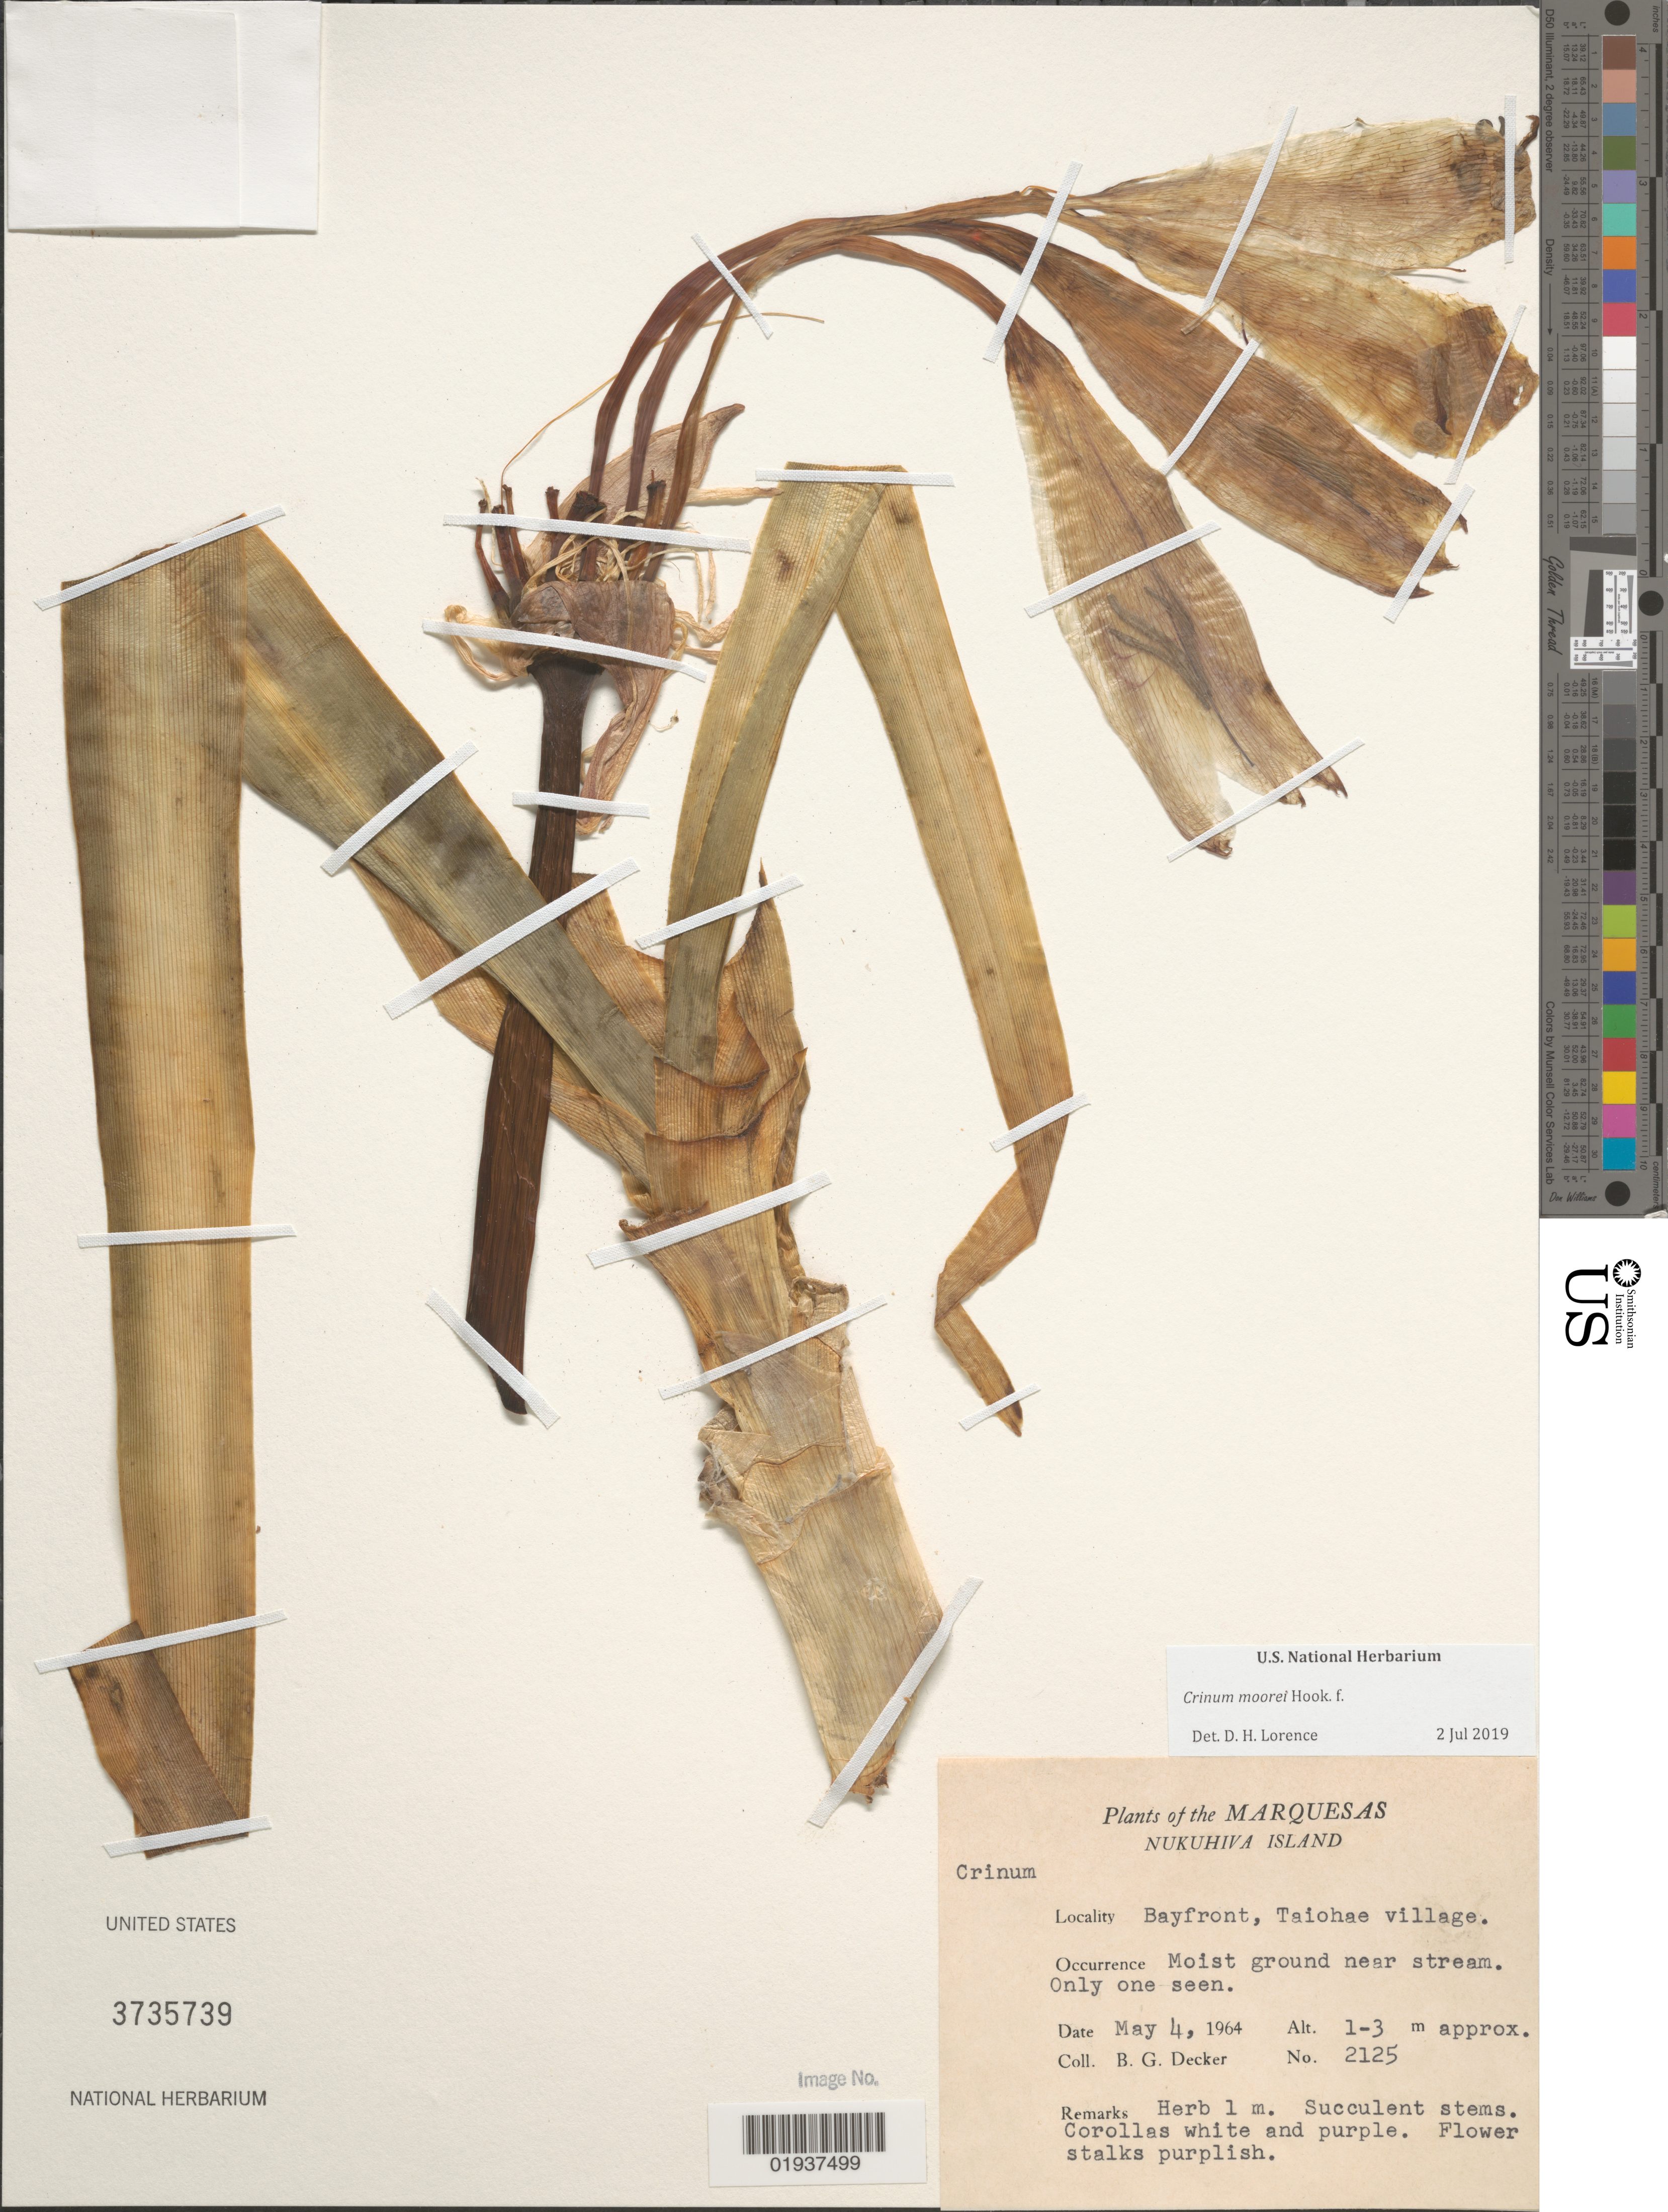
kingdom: Plantae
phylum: Tracheophyta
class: Liliopsida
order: Asparagales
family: Amaryllidaceae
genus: Crinum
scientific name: Crinum moorei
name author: Hook. f.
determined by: Lorence, David H., (PTBG), National Tropical Botanical Garden (UNITED STATES)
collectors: B. G. Decker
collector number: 2125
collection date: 1964-05-04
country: French Polynesia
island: Nuku Hiva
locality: Taiohae village, bayfront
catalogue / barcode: US 3735739